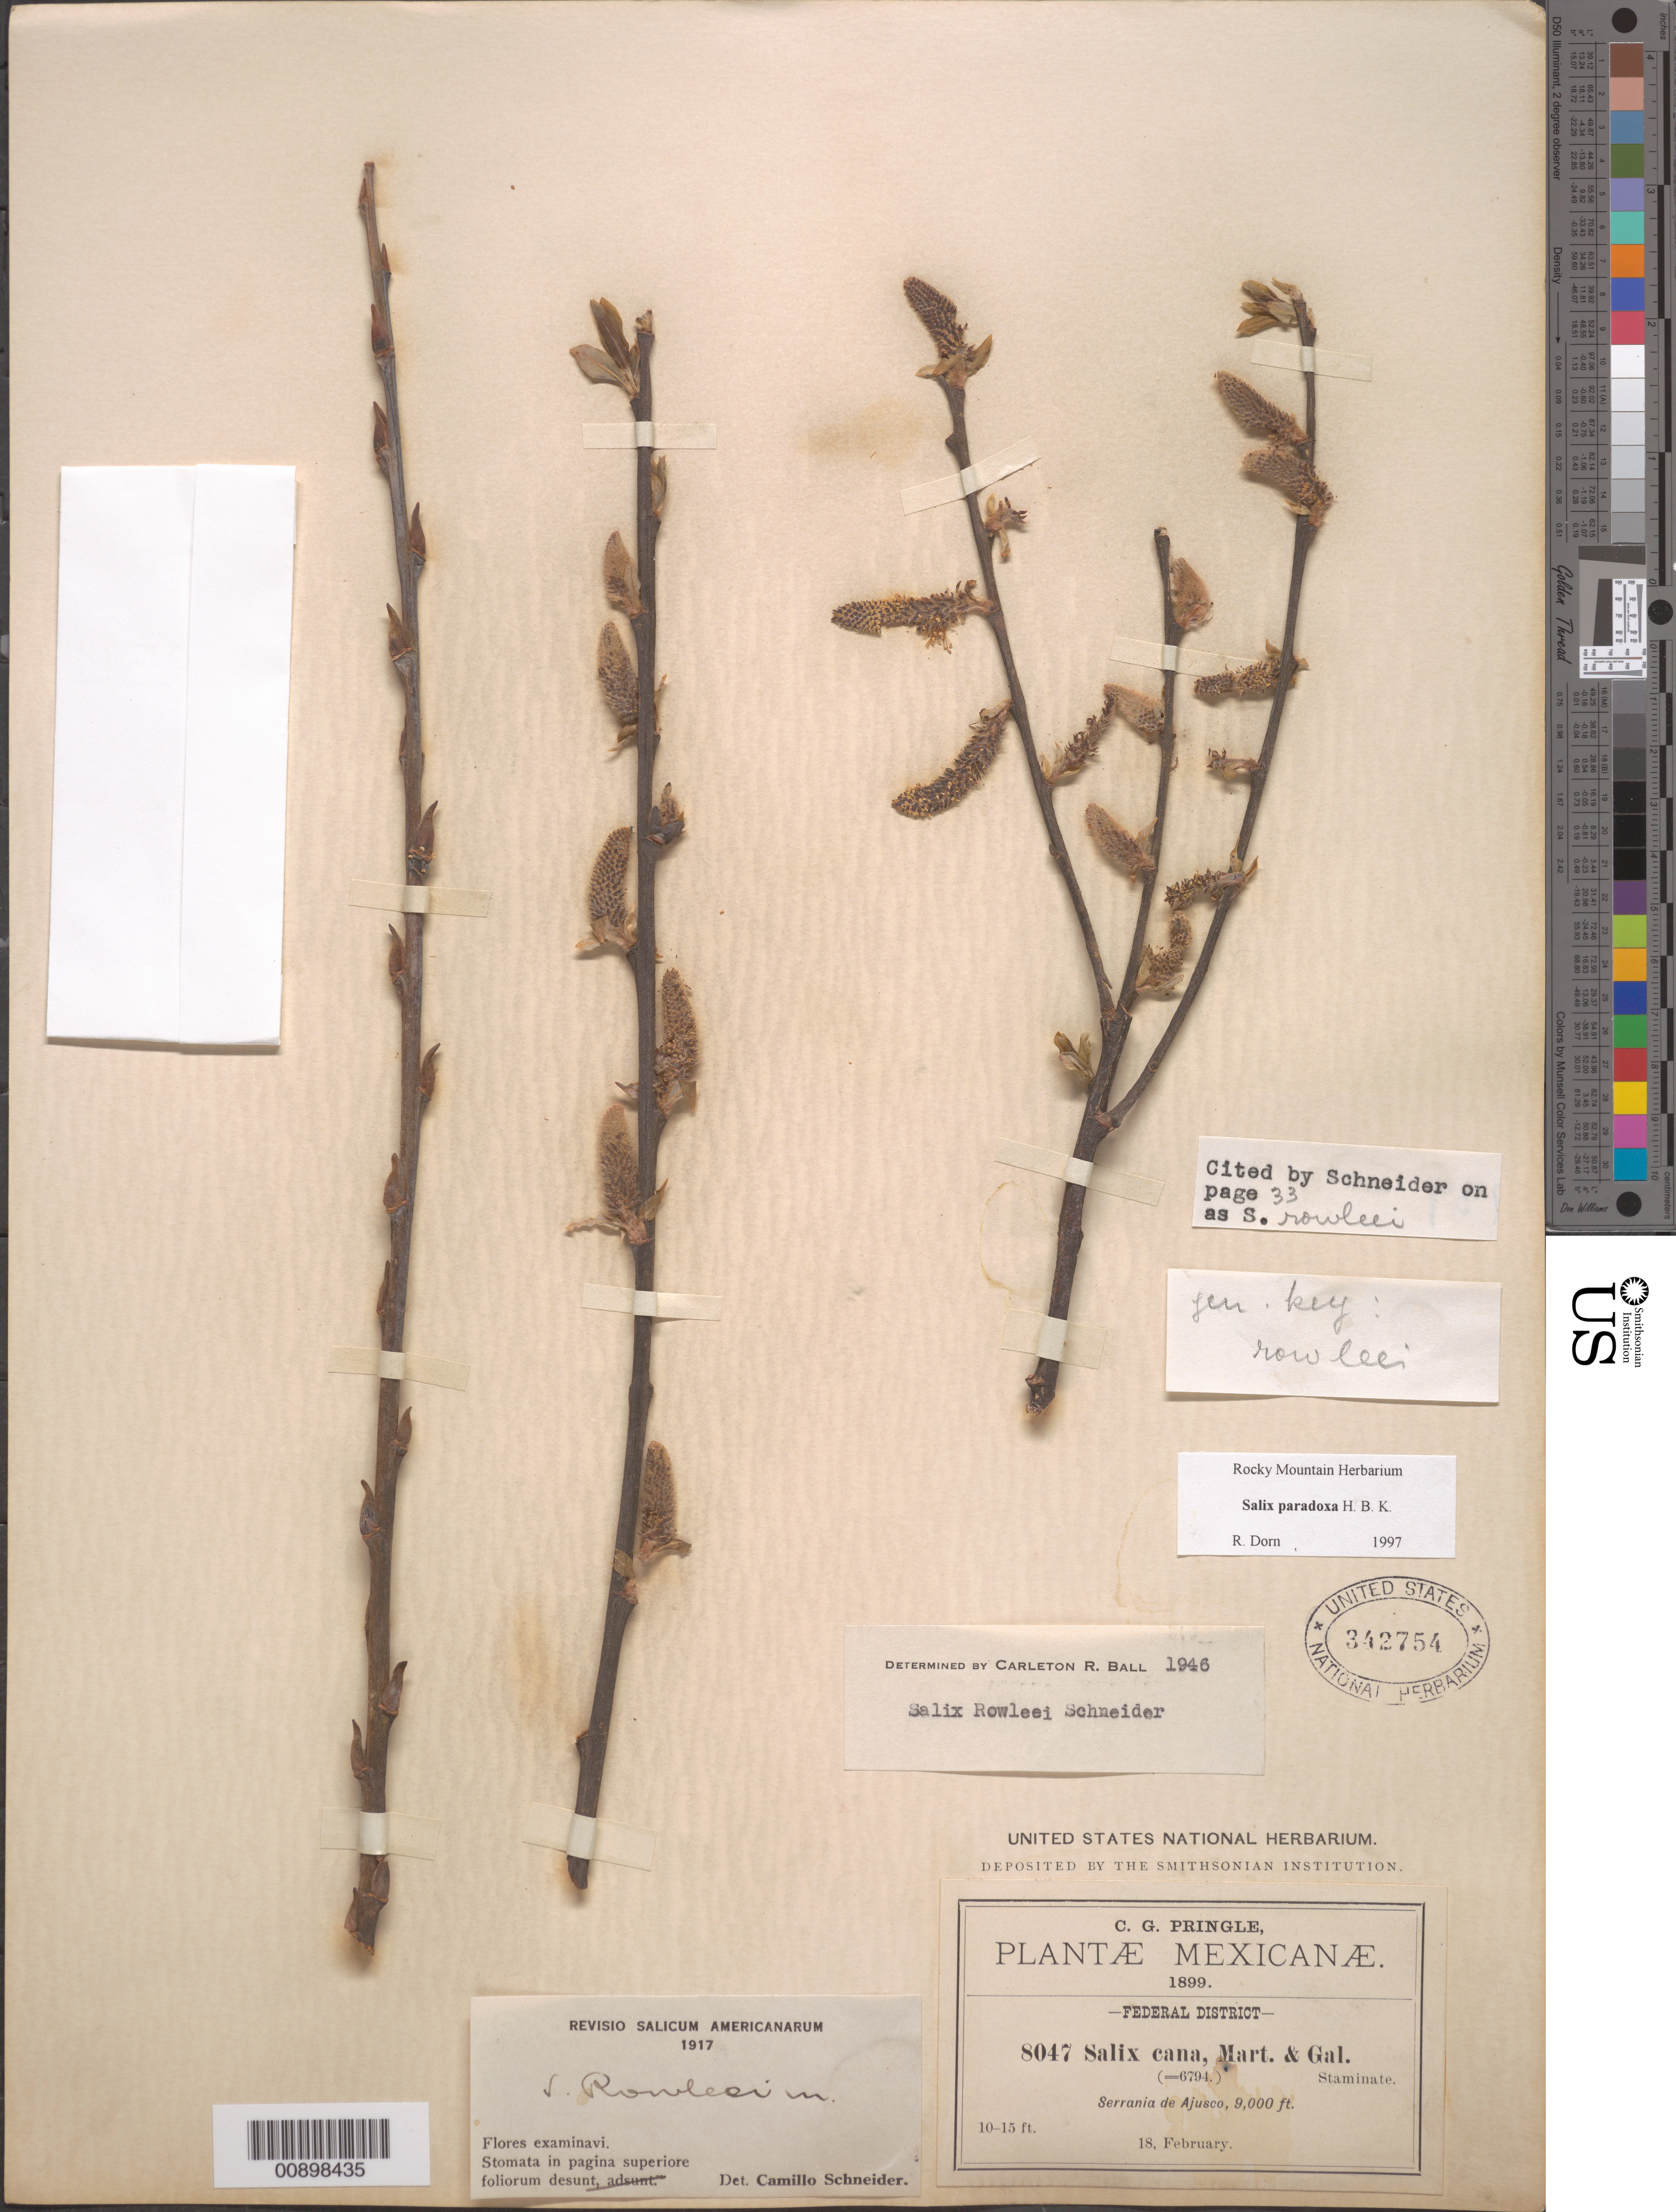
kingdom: Plantae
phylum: Tracheophyta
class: Magnoliopsida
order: Malpighiales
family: Salicaceae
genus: Salix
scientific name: Salix paradoxa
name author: Kunth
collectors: C. G. Pringle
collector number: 8047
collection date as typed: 18 Feb 1899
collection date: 1899-02-18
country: Mexico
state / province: Distrito Federal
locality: Serrania de Ajusco.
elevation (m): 2743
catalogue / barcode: US 342754